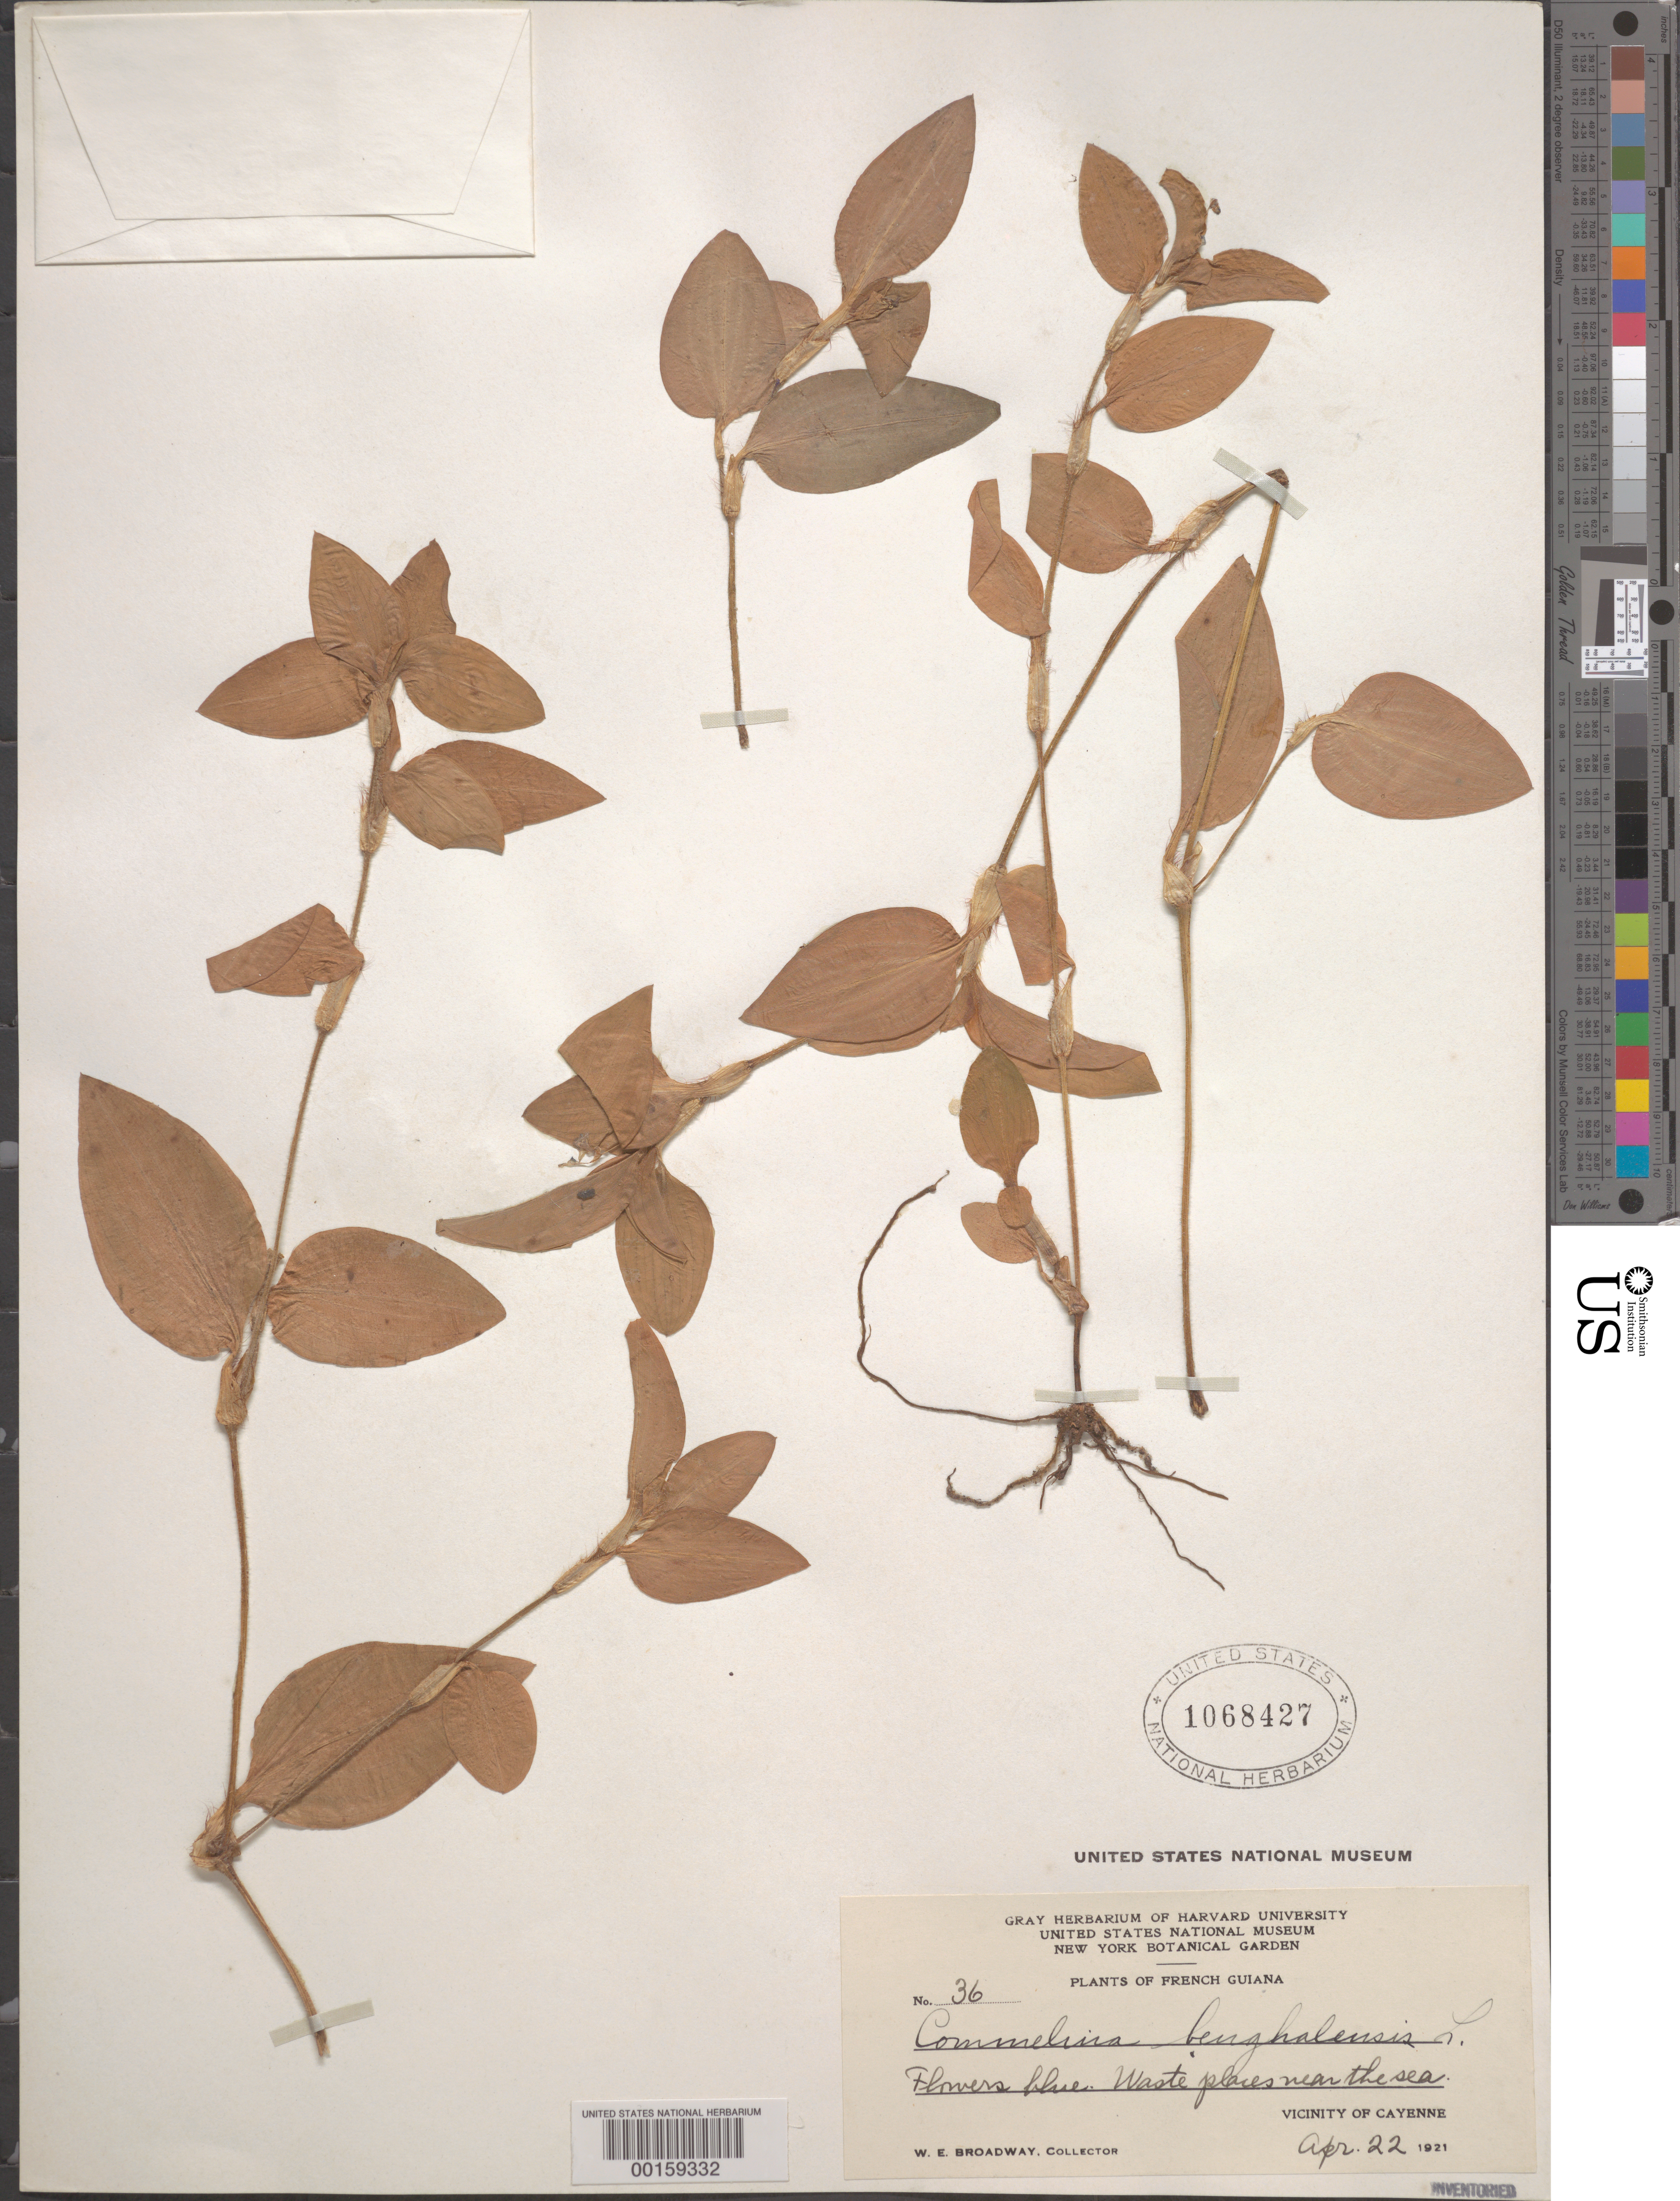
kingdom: Plantae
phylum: Tracheophyta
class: Liliopsida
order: Commelinales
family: Commelinaceae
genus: Commelina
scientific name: Commelina benghalensis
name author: L.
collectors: W. E. Broadway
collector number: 36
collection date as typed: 22 Apr 1921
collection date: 1921-04-22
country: French Guiana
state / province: Cayenne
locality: Cayenne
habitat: Waste areas; near the sea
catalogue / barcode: US 1068427